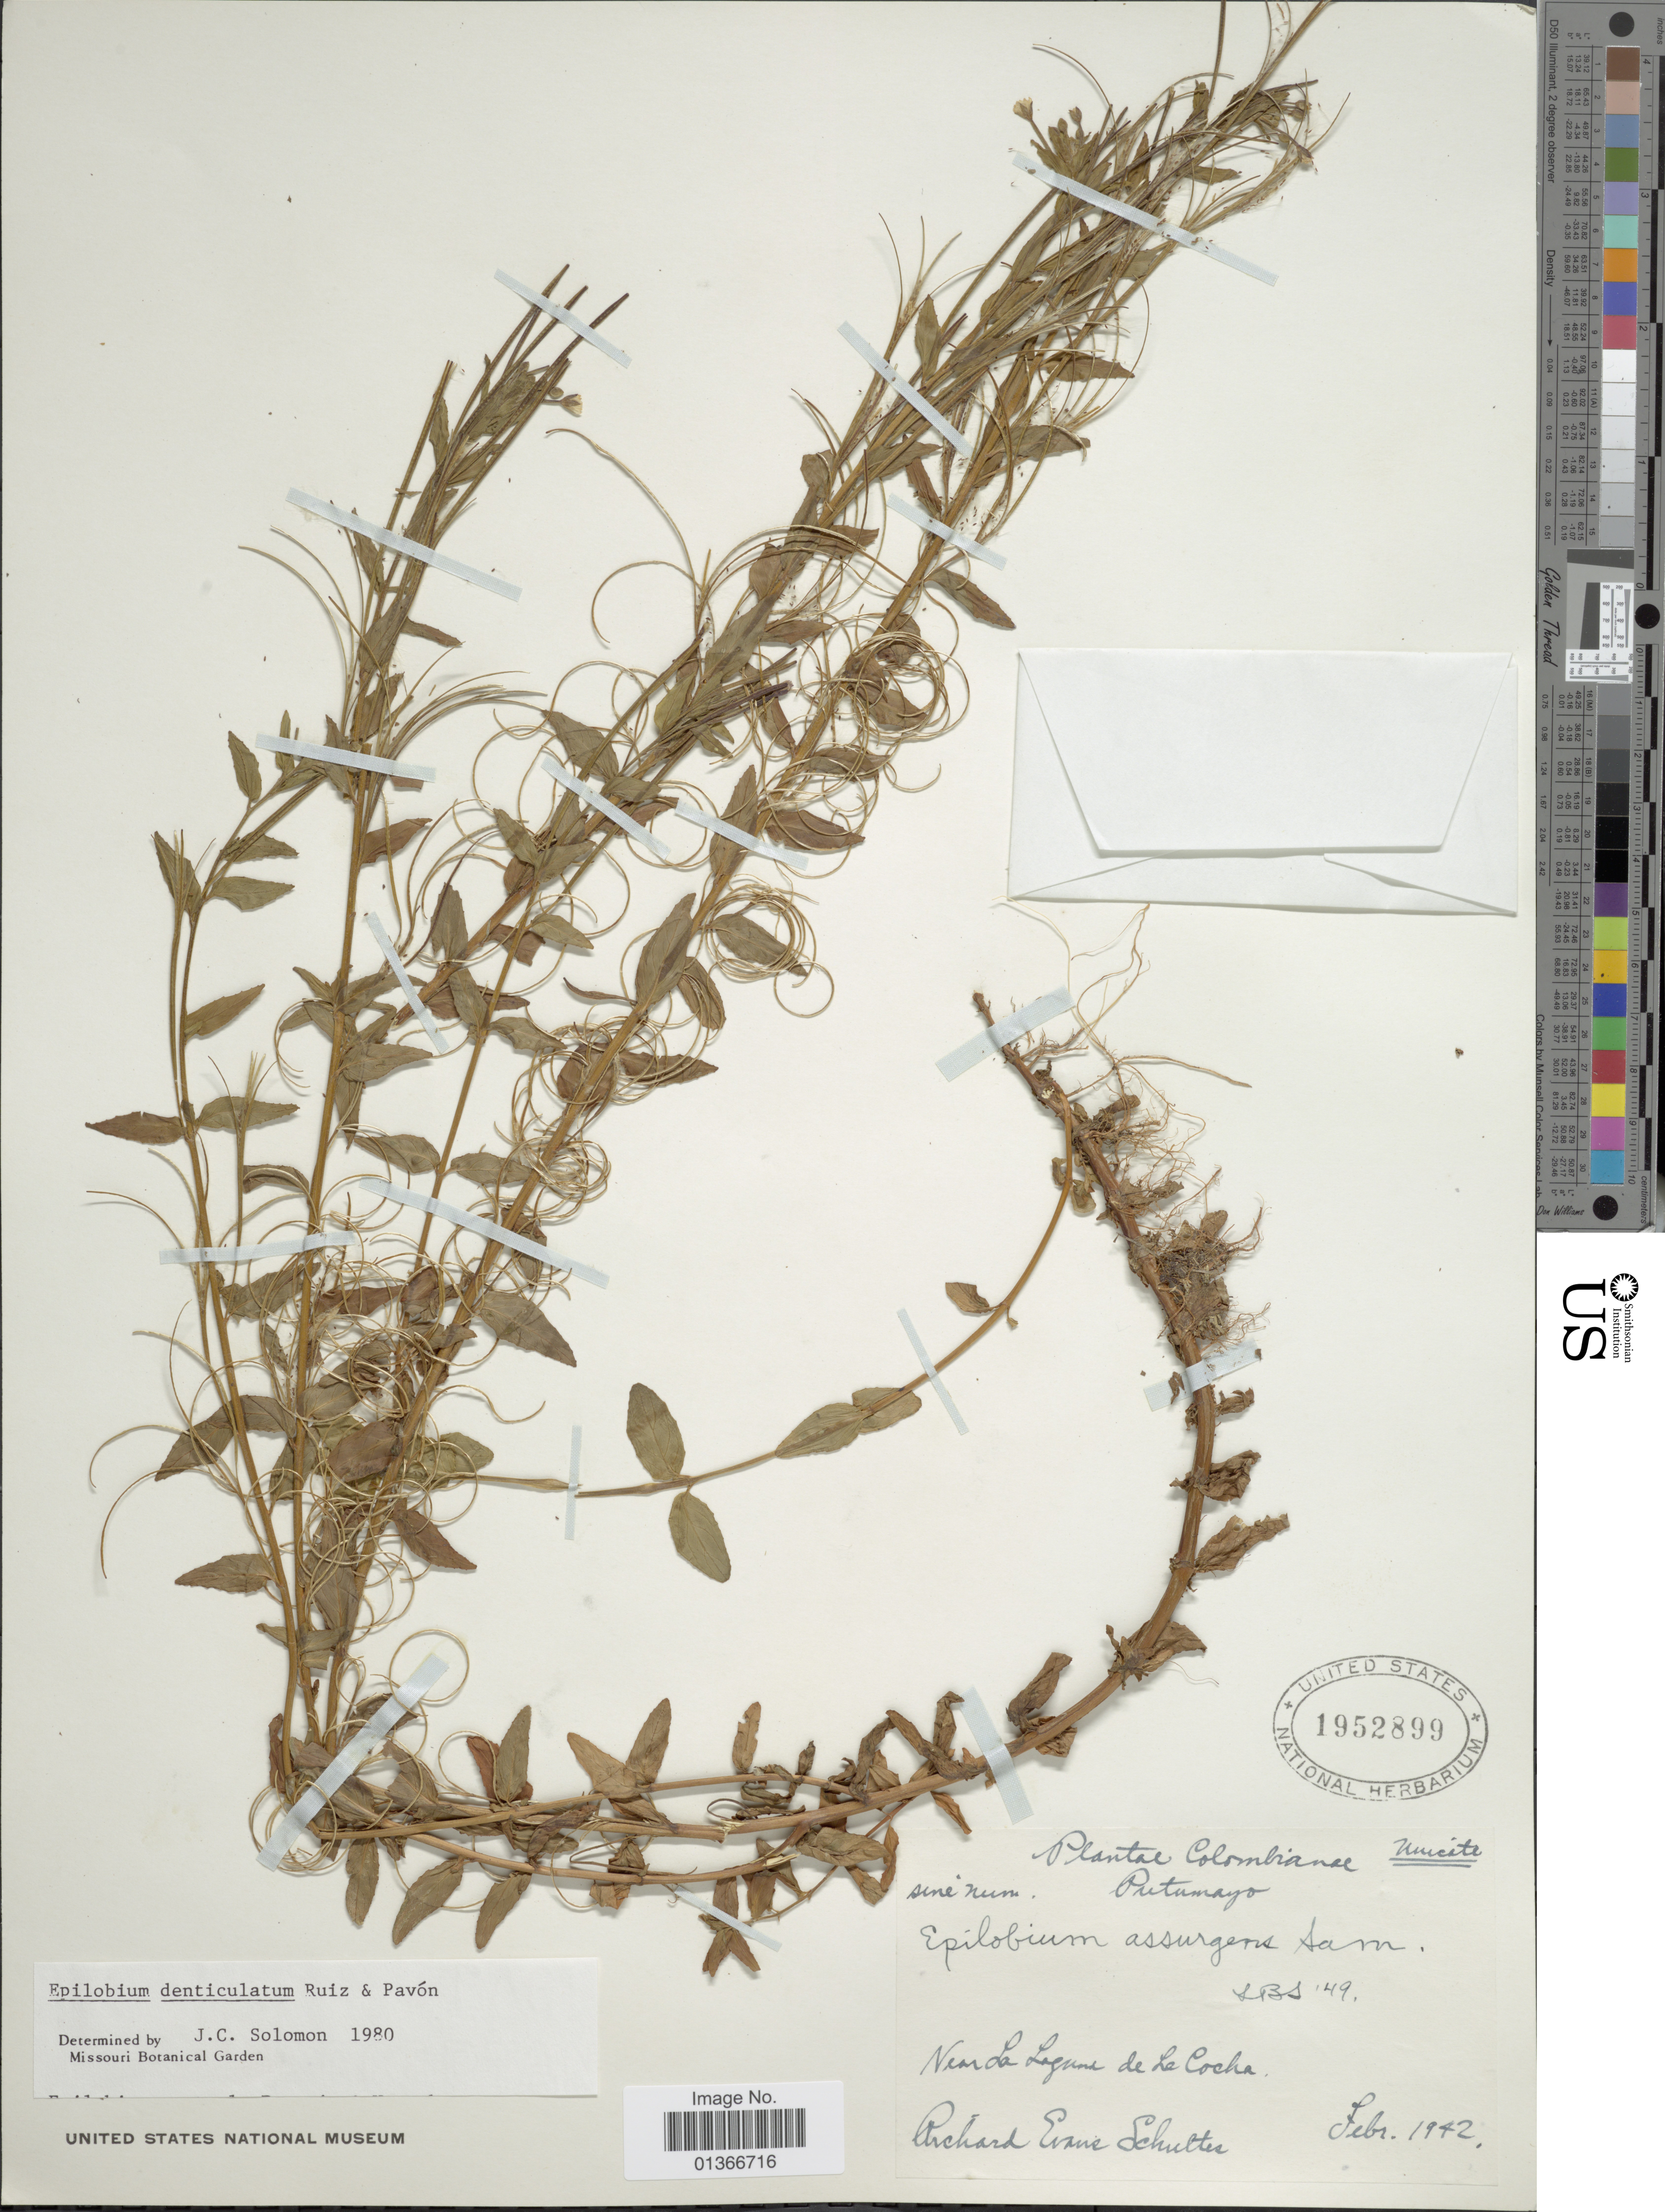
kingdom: Plantae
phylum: Tracheophyta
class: Magnoliopsida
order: Myrtales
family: Onagraceae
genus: Epilobium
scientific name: Epilobium denticulatum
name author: Ruiz & Pav.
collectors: R. E. Schultes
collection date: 1942-02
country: Colombia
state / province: Putumayo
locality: Near La Laguna de La Cocha.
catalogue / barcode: US 1952899